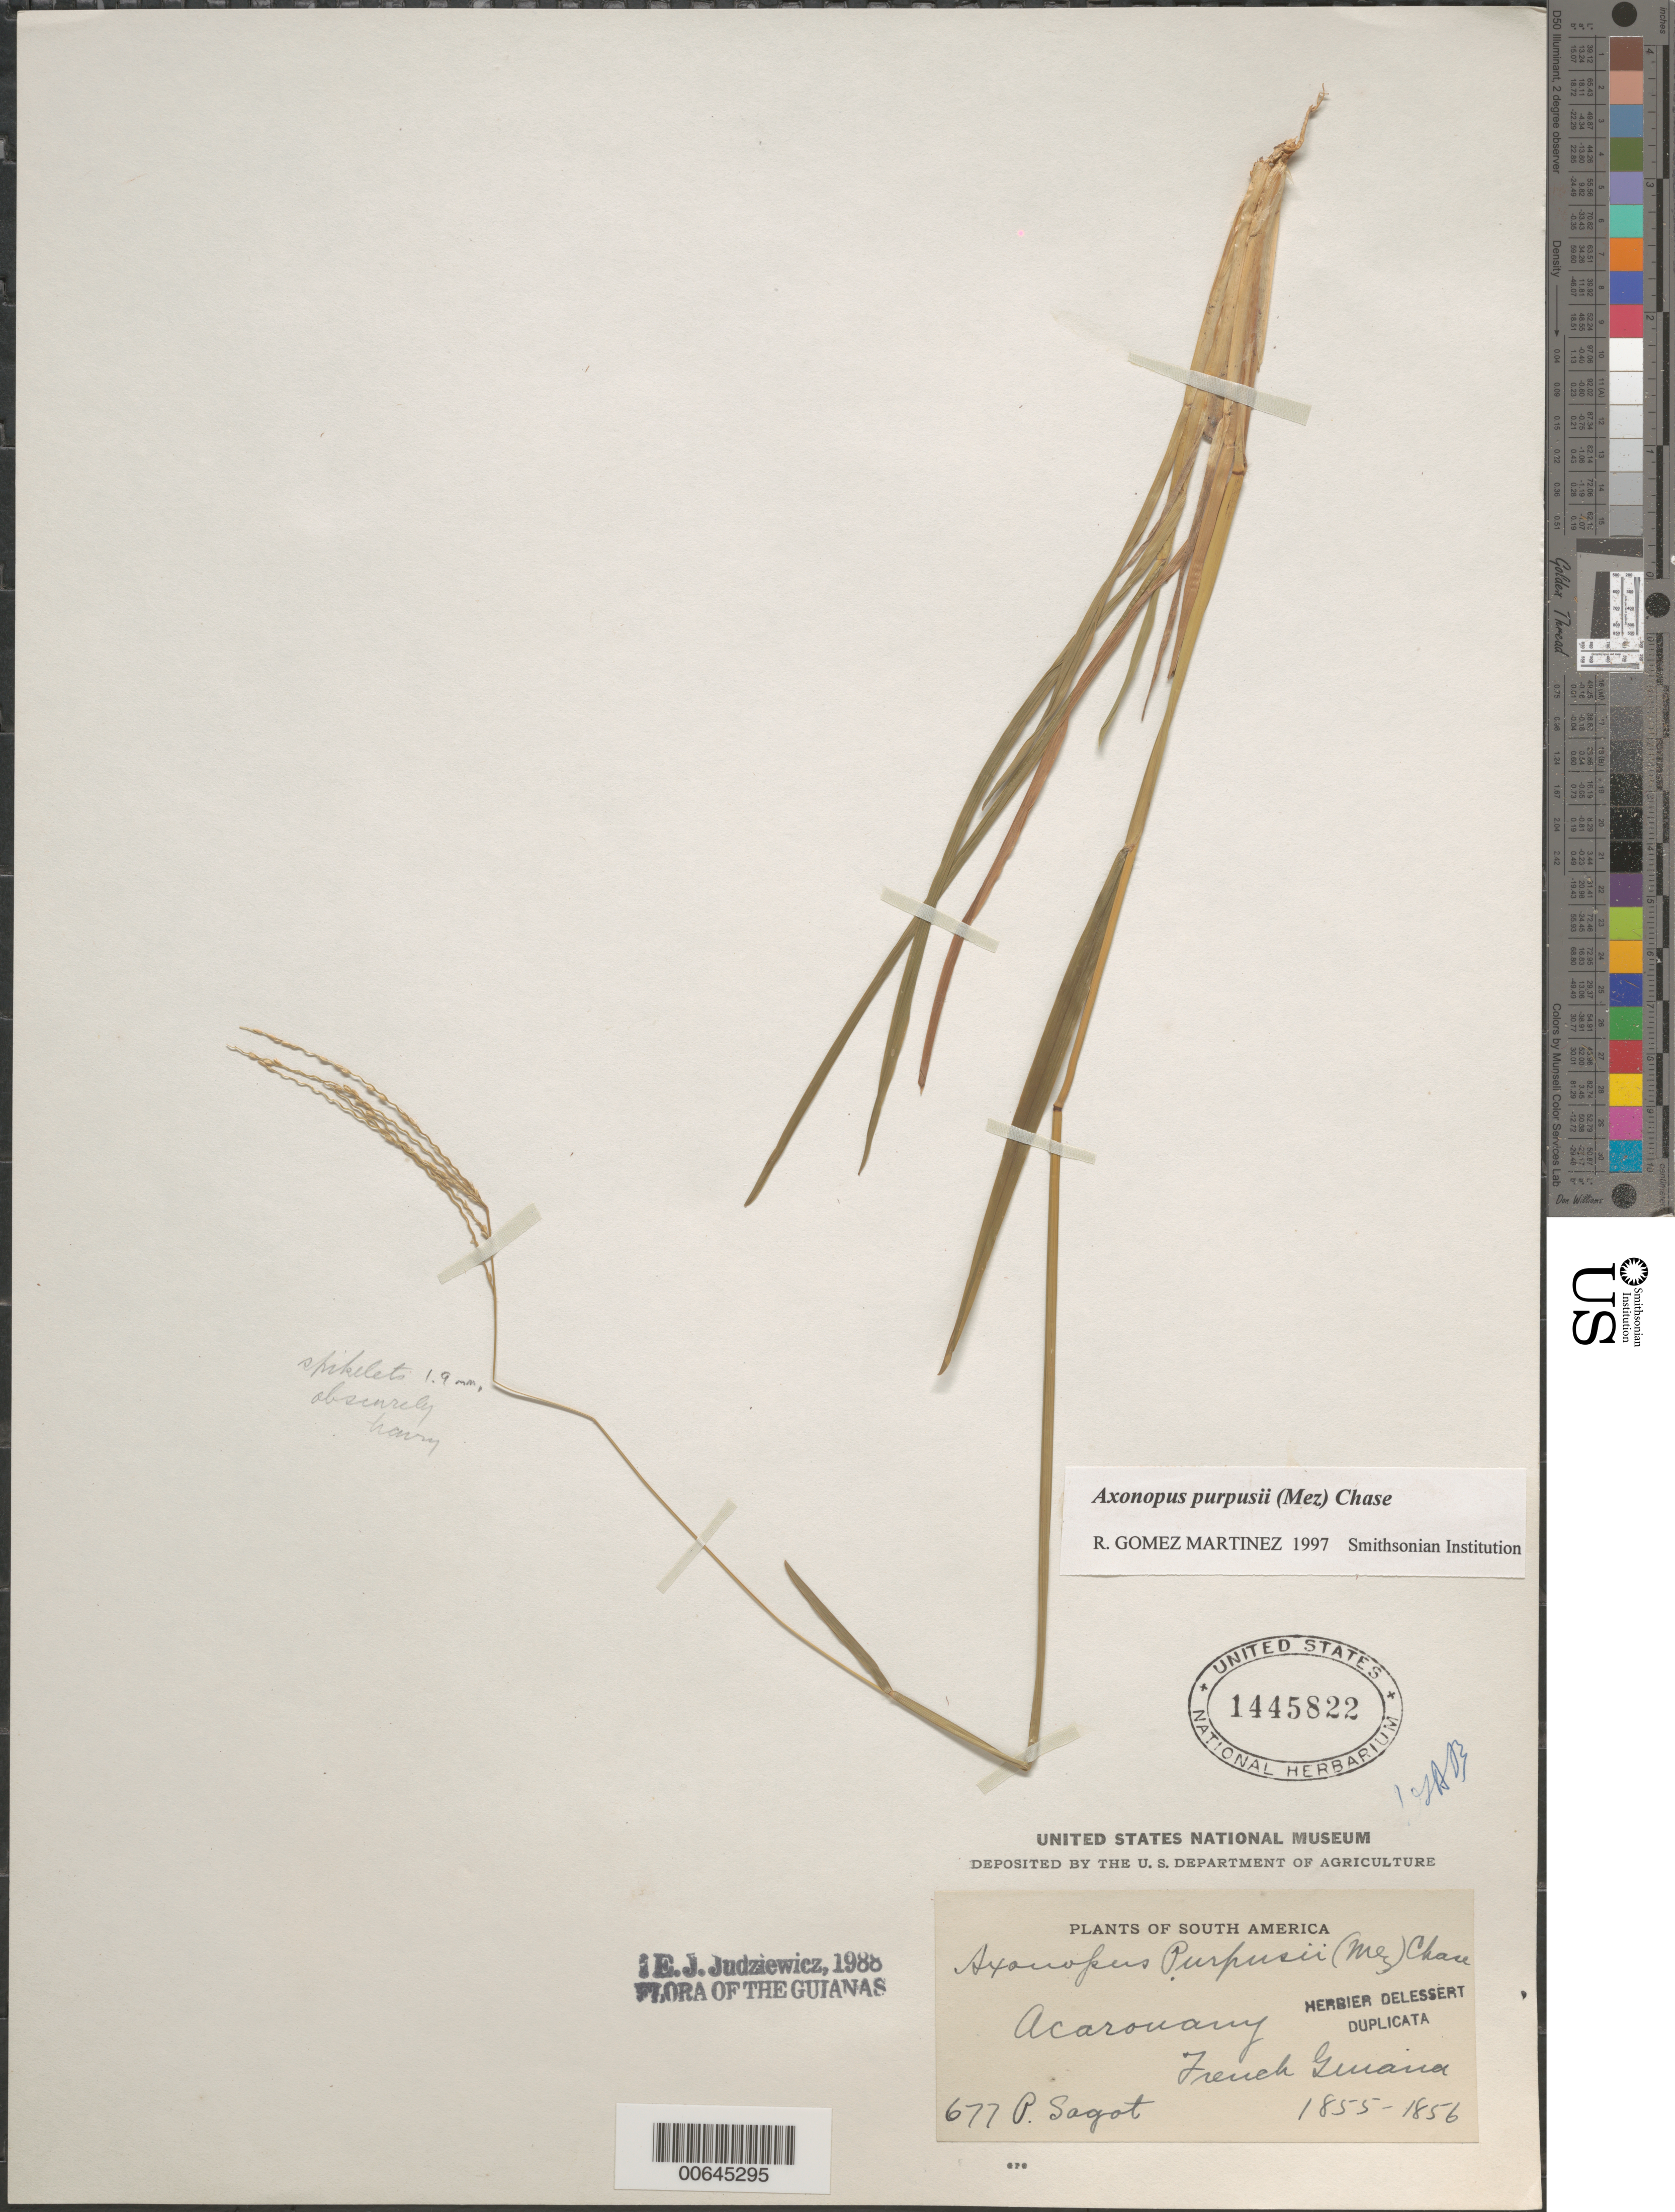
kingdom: Plantae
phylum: Tracheophyta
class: Liliopsida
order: Poales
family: Poaceae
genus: Axonopus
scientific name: Axonopus purpusii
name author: (Mez) Chase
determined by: Gomez Martinez, R.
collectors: P. A. Sagot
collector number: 677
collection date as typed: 1855 to 1856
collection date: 1855/1856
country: French Guiana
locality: Karouany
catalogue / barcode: US 1445822